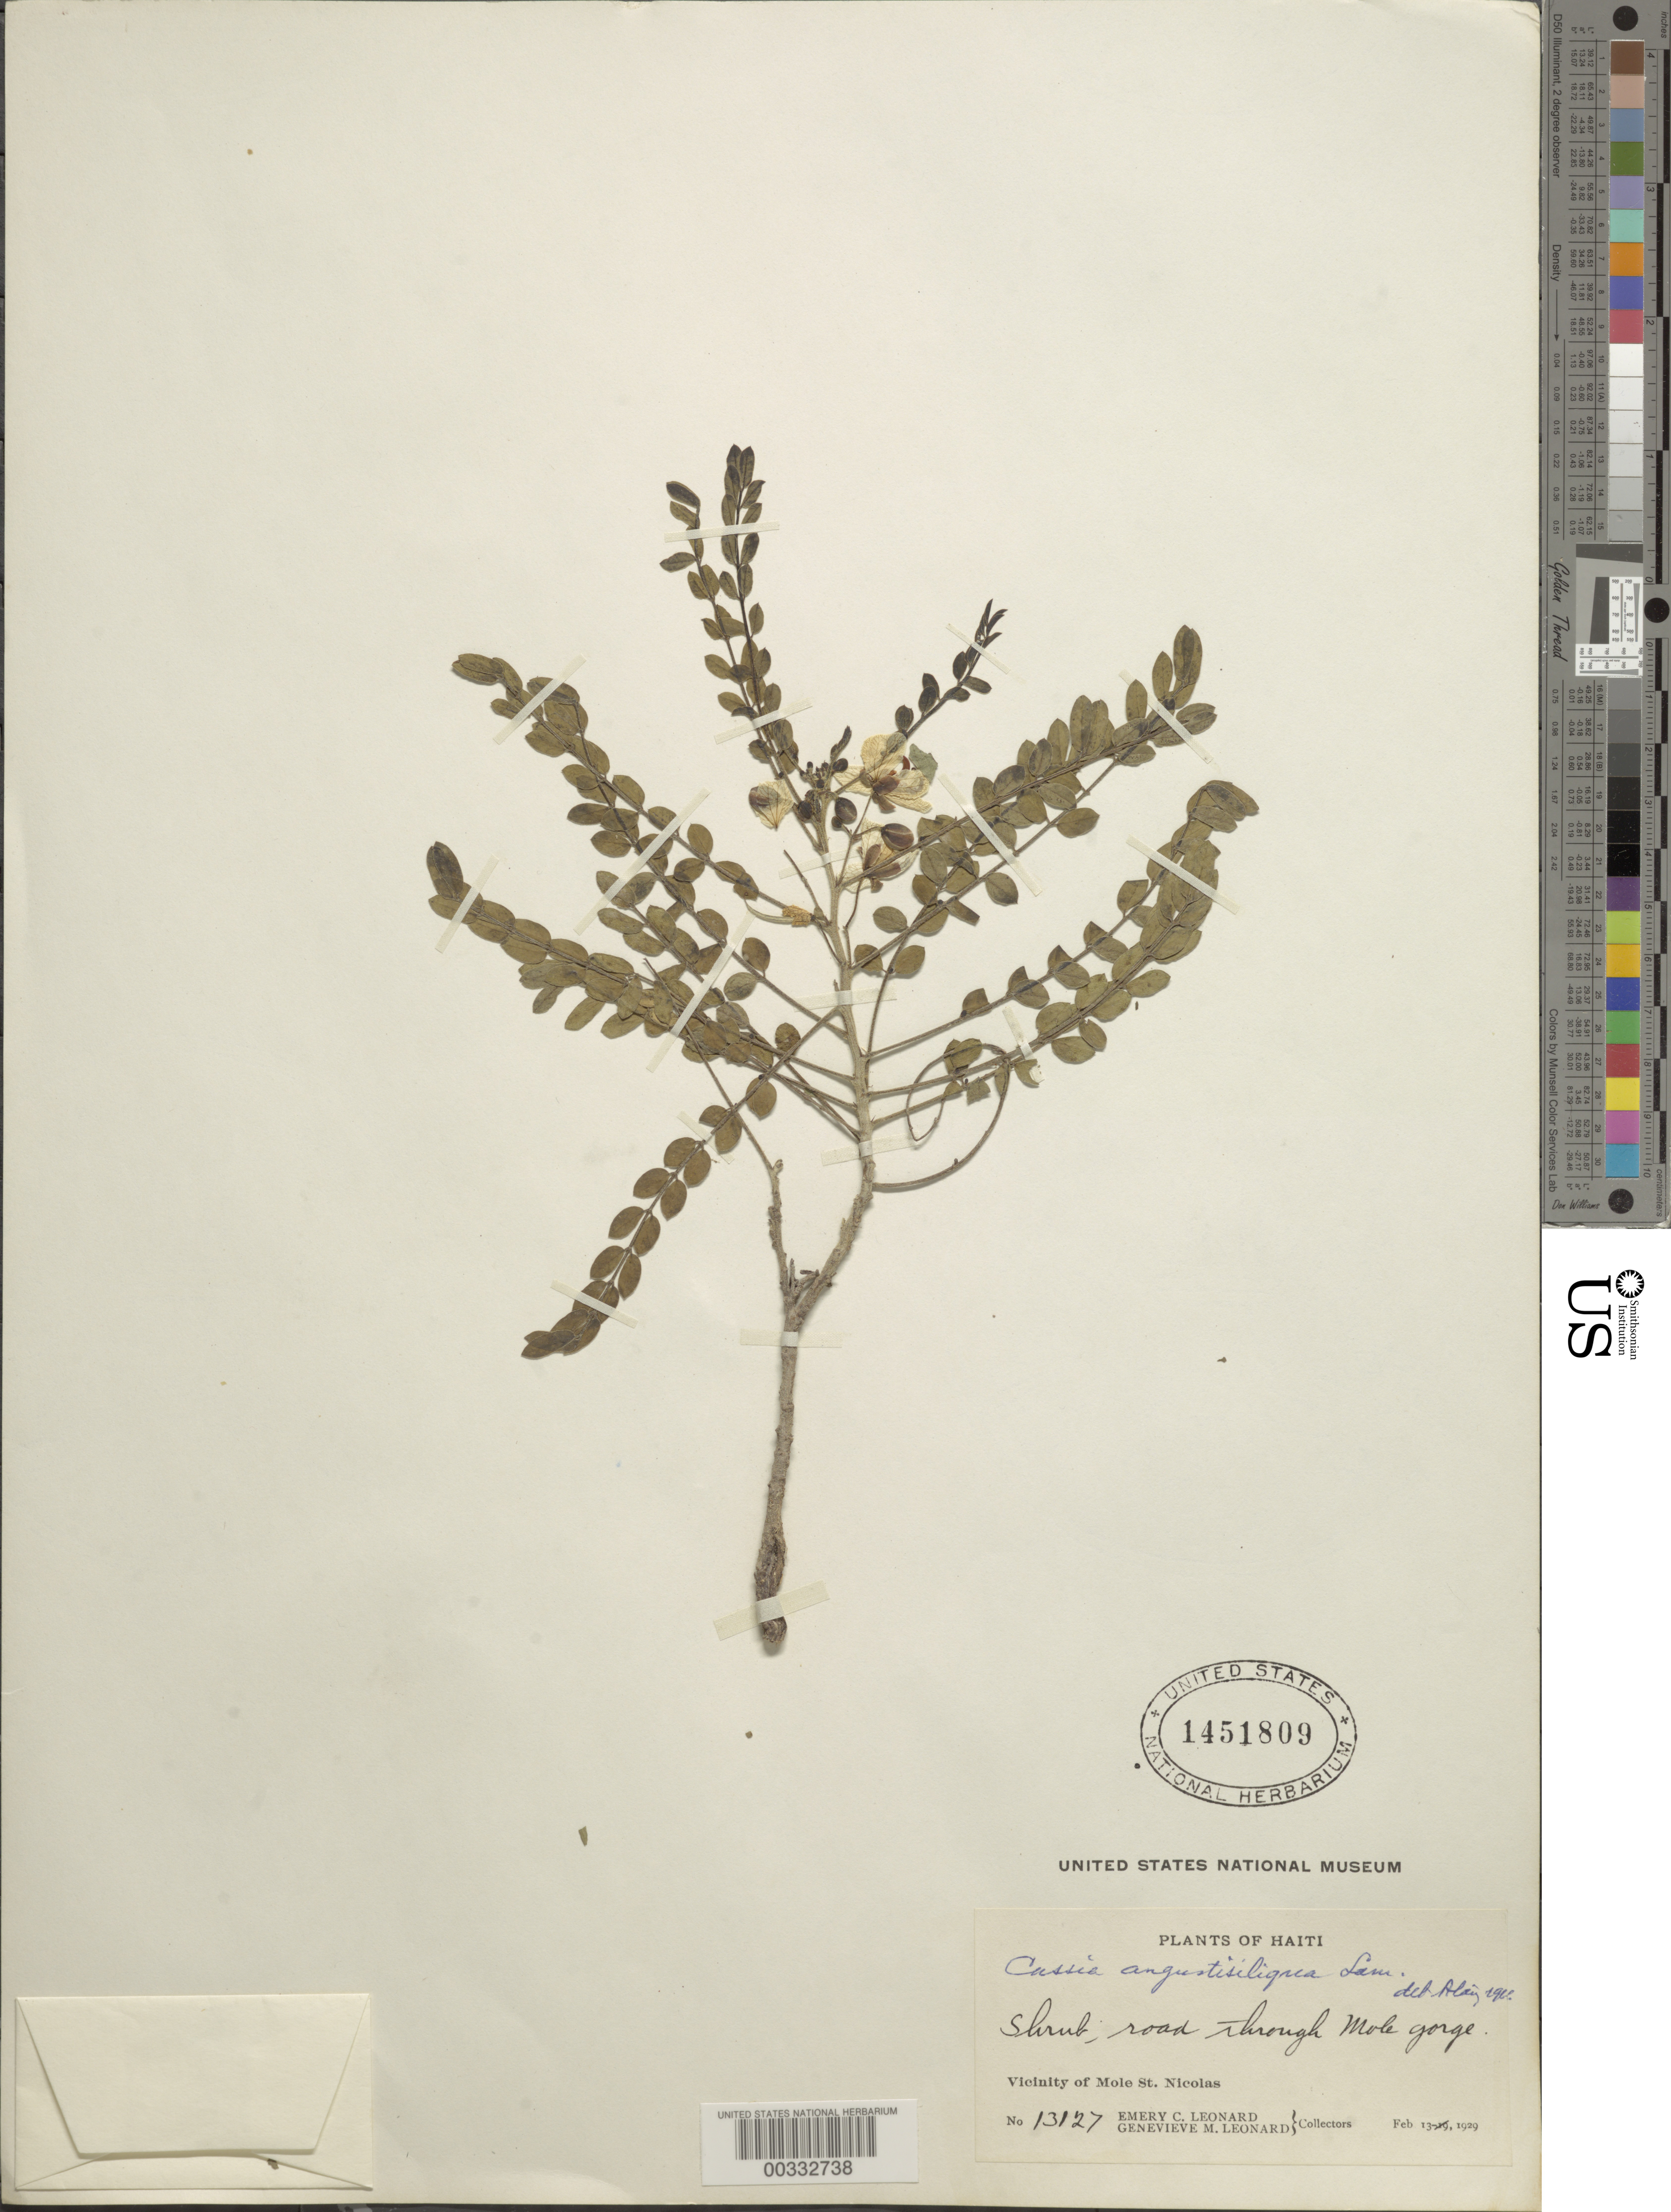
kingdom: Plantae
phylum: Tracheophyta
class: Magnoliopsida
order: Fabales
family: Fabaceae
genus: Senna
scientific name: Senna angustisiliqua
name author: (Lam.) H.S. Irwin & Barneby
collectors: E. C. Leonard & G. M. Leonard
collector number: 13127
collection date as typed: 13 Feb 1929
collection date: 1929-02-13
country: Haiti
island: Hispaniola Island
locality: Road through mole gorge; vicinity of mole st. nicolas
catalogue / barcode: US 1451809